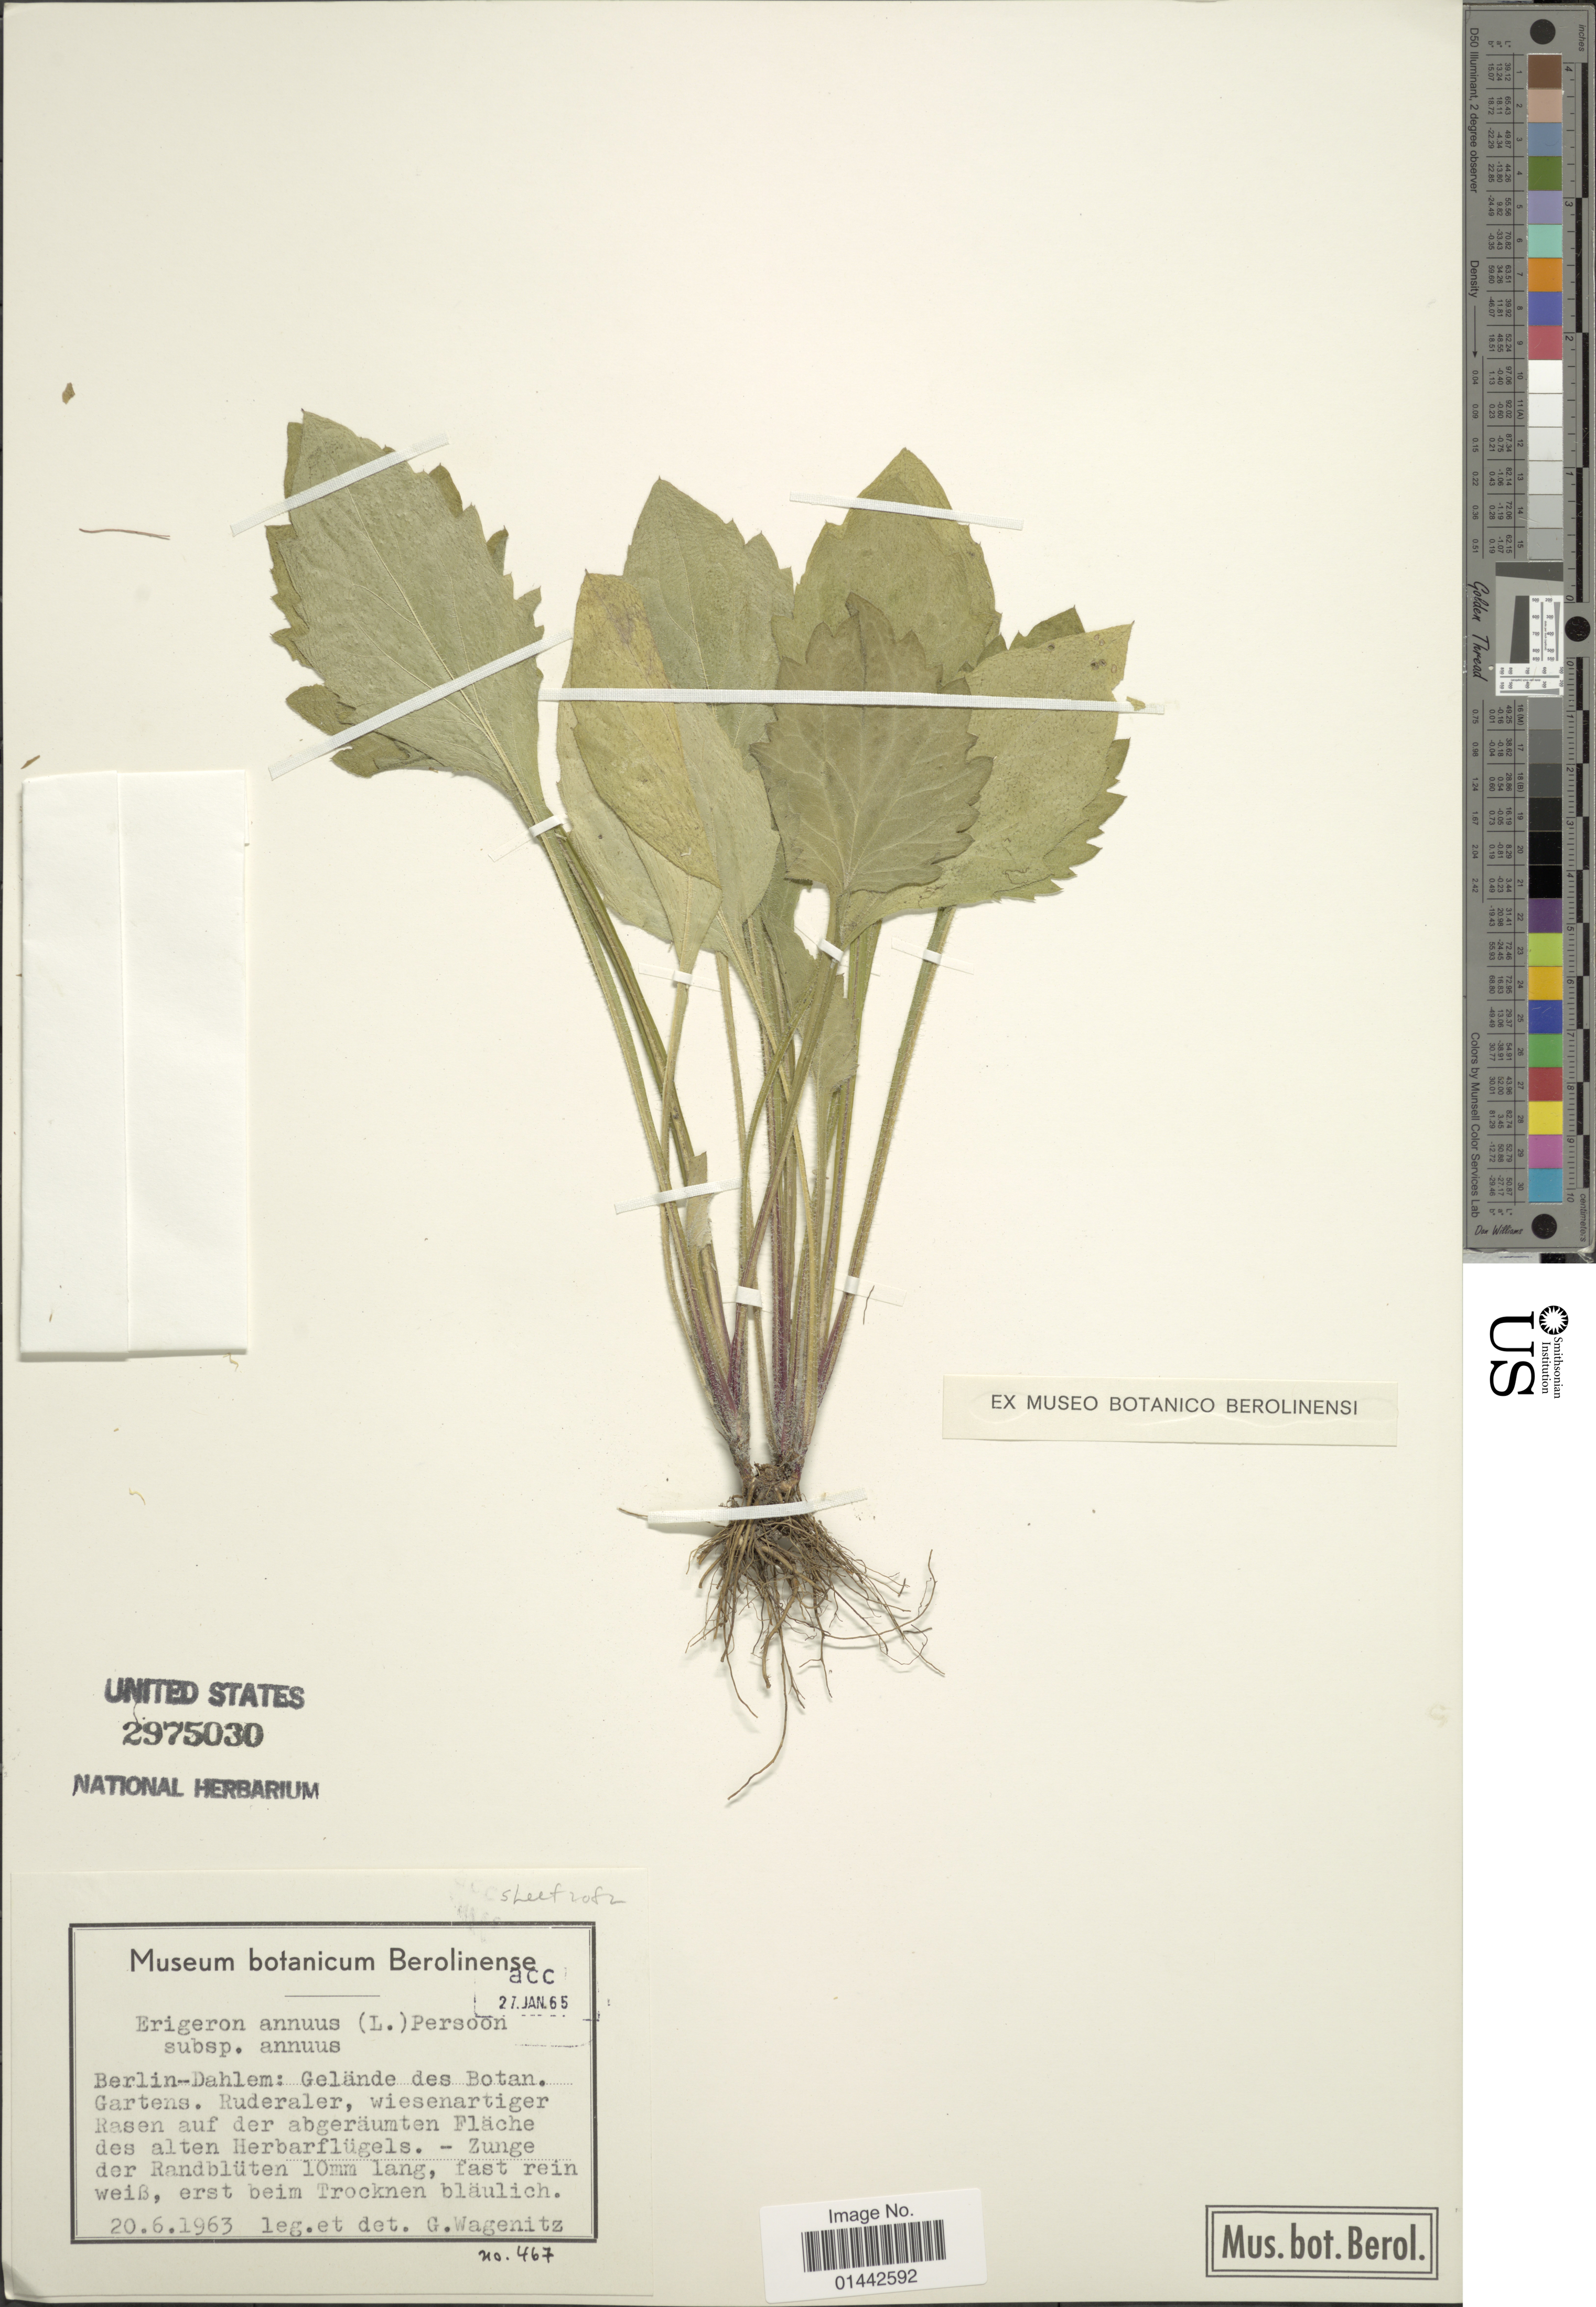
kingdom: Plantae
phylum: Tracheophyta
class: Magnoliopsida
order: Asterales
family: Asteraceae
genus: Erigeron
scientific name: Erigeron annuus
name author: (L.) Pers.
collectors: G. Wagenitz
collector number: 467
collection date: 1963-06-20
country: Germany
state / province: Berlin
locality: Berlin-Dahlem: Gelände des Botan. Gartens, Ruderaler, wiesenartiger Rasen auf der abgeräumten Fläche des alten Herbarflüchel, Zunge der Randblüten, fast rein weib, erst beim Trocknen bläulich. [interpreted]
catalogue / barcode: US 2975030